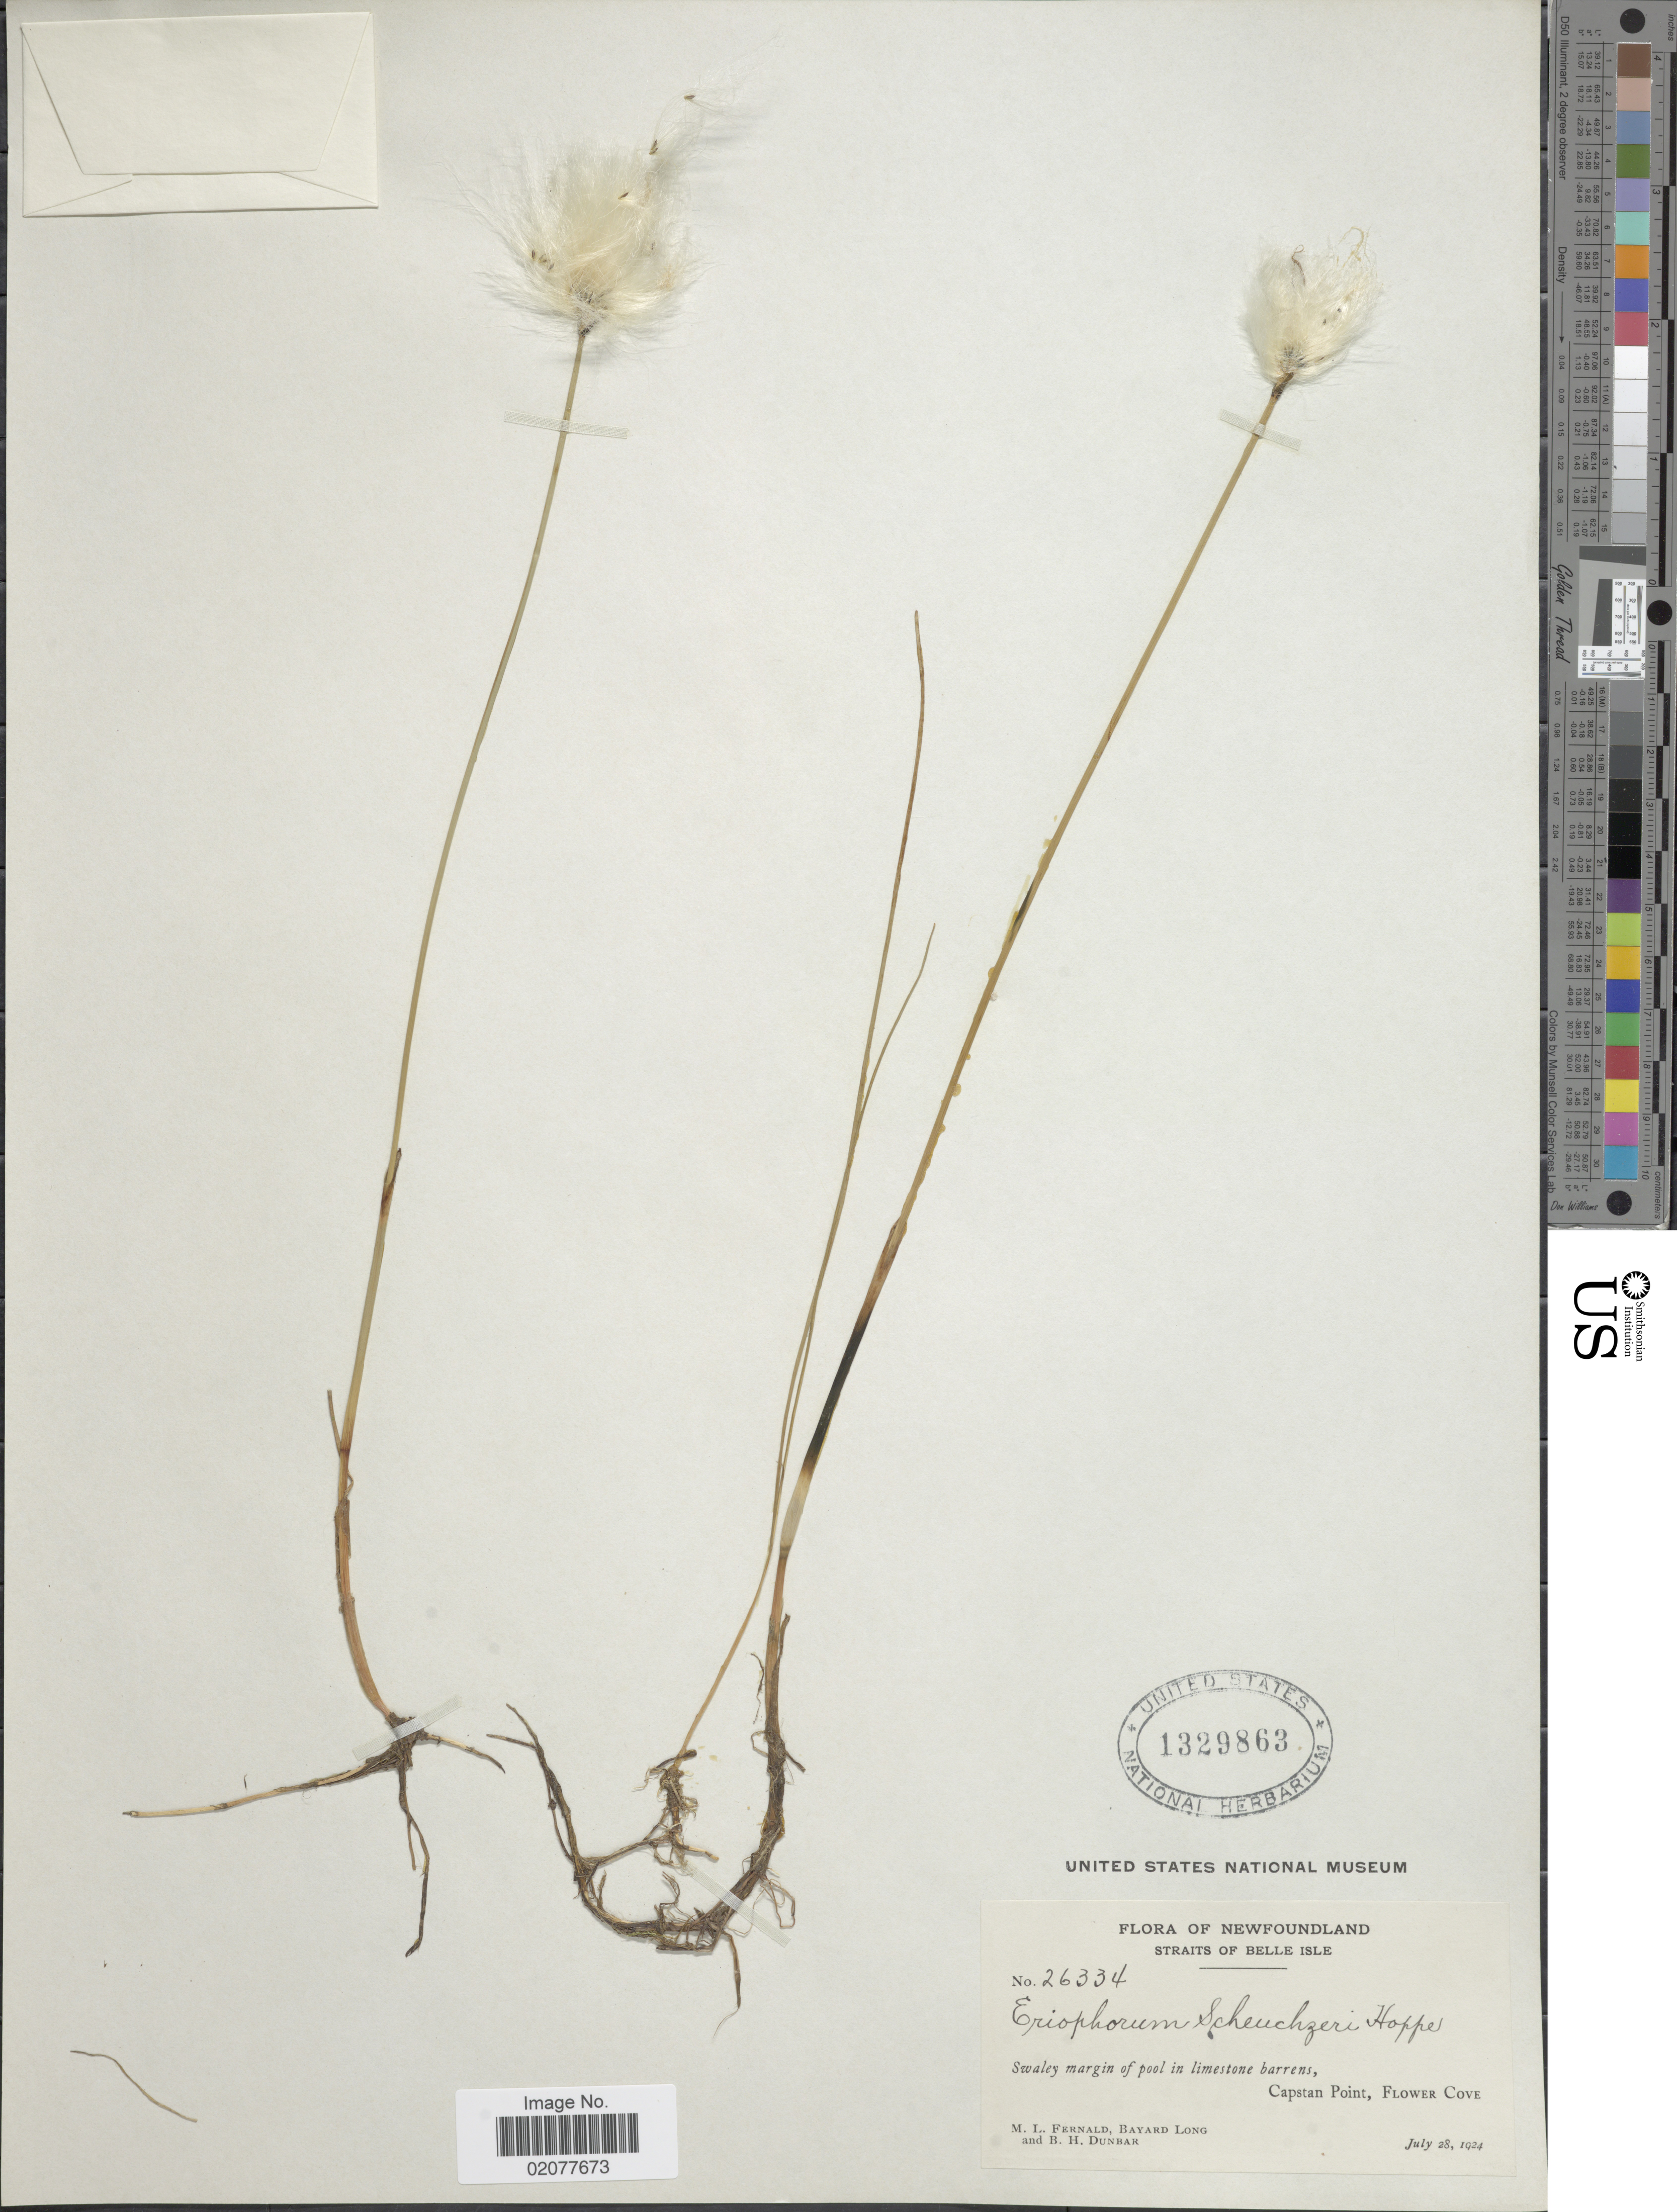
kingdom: Plantae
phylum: Tracheophyta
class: Liliopsida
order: Poales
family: Cyperaceae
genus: Eriophorum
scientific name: Eriophorum scheuchzeri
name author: Hoppe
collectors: M. L. Fernald, B. Long & B. Dunbar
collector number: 26334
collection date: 1924-07-28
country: Canada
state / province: Newfoundland and Labrador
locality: Newfoundland. Straits of Belle Isle. Capstan Point, Flower Cove.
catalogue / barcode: US 1329863